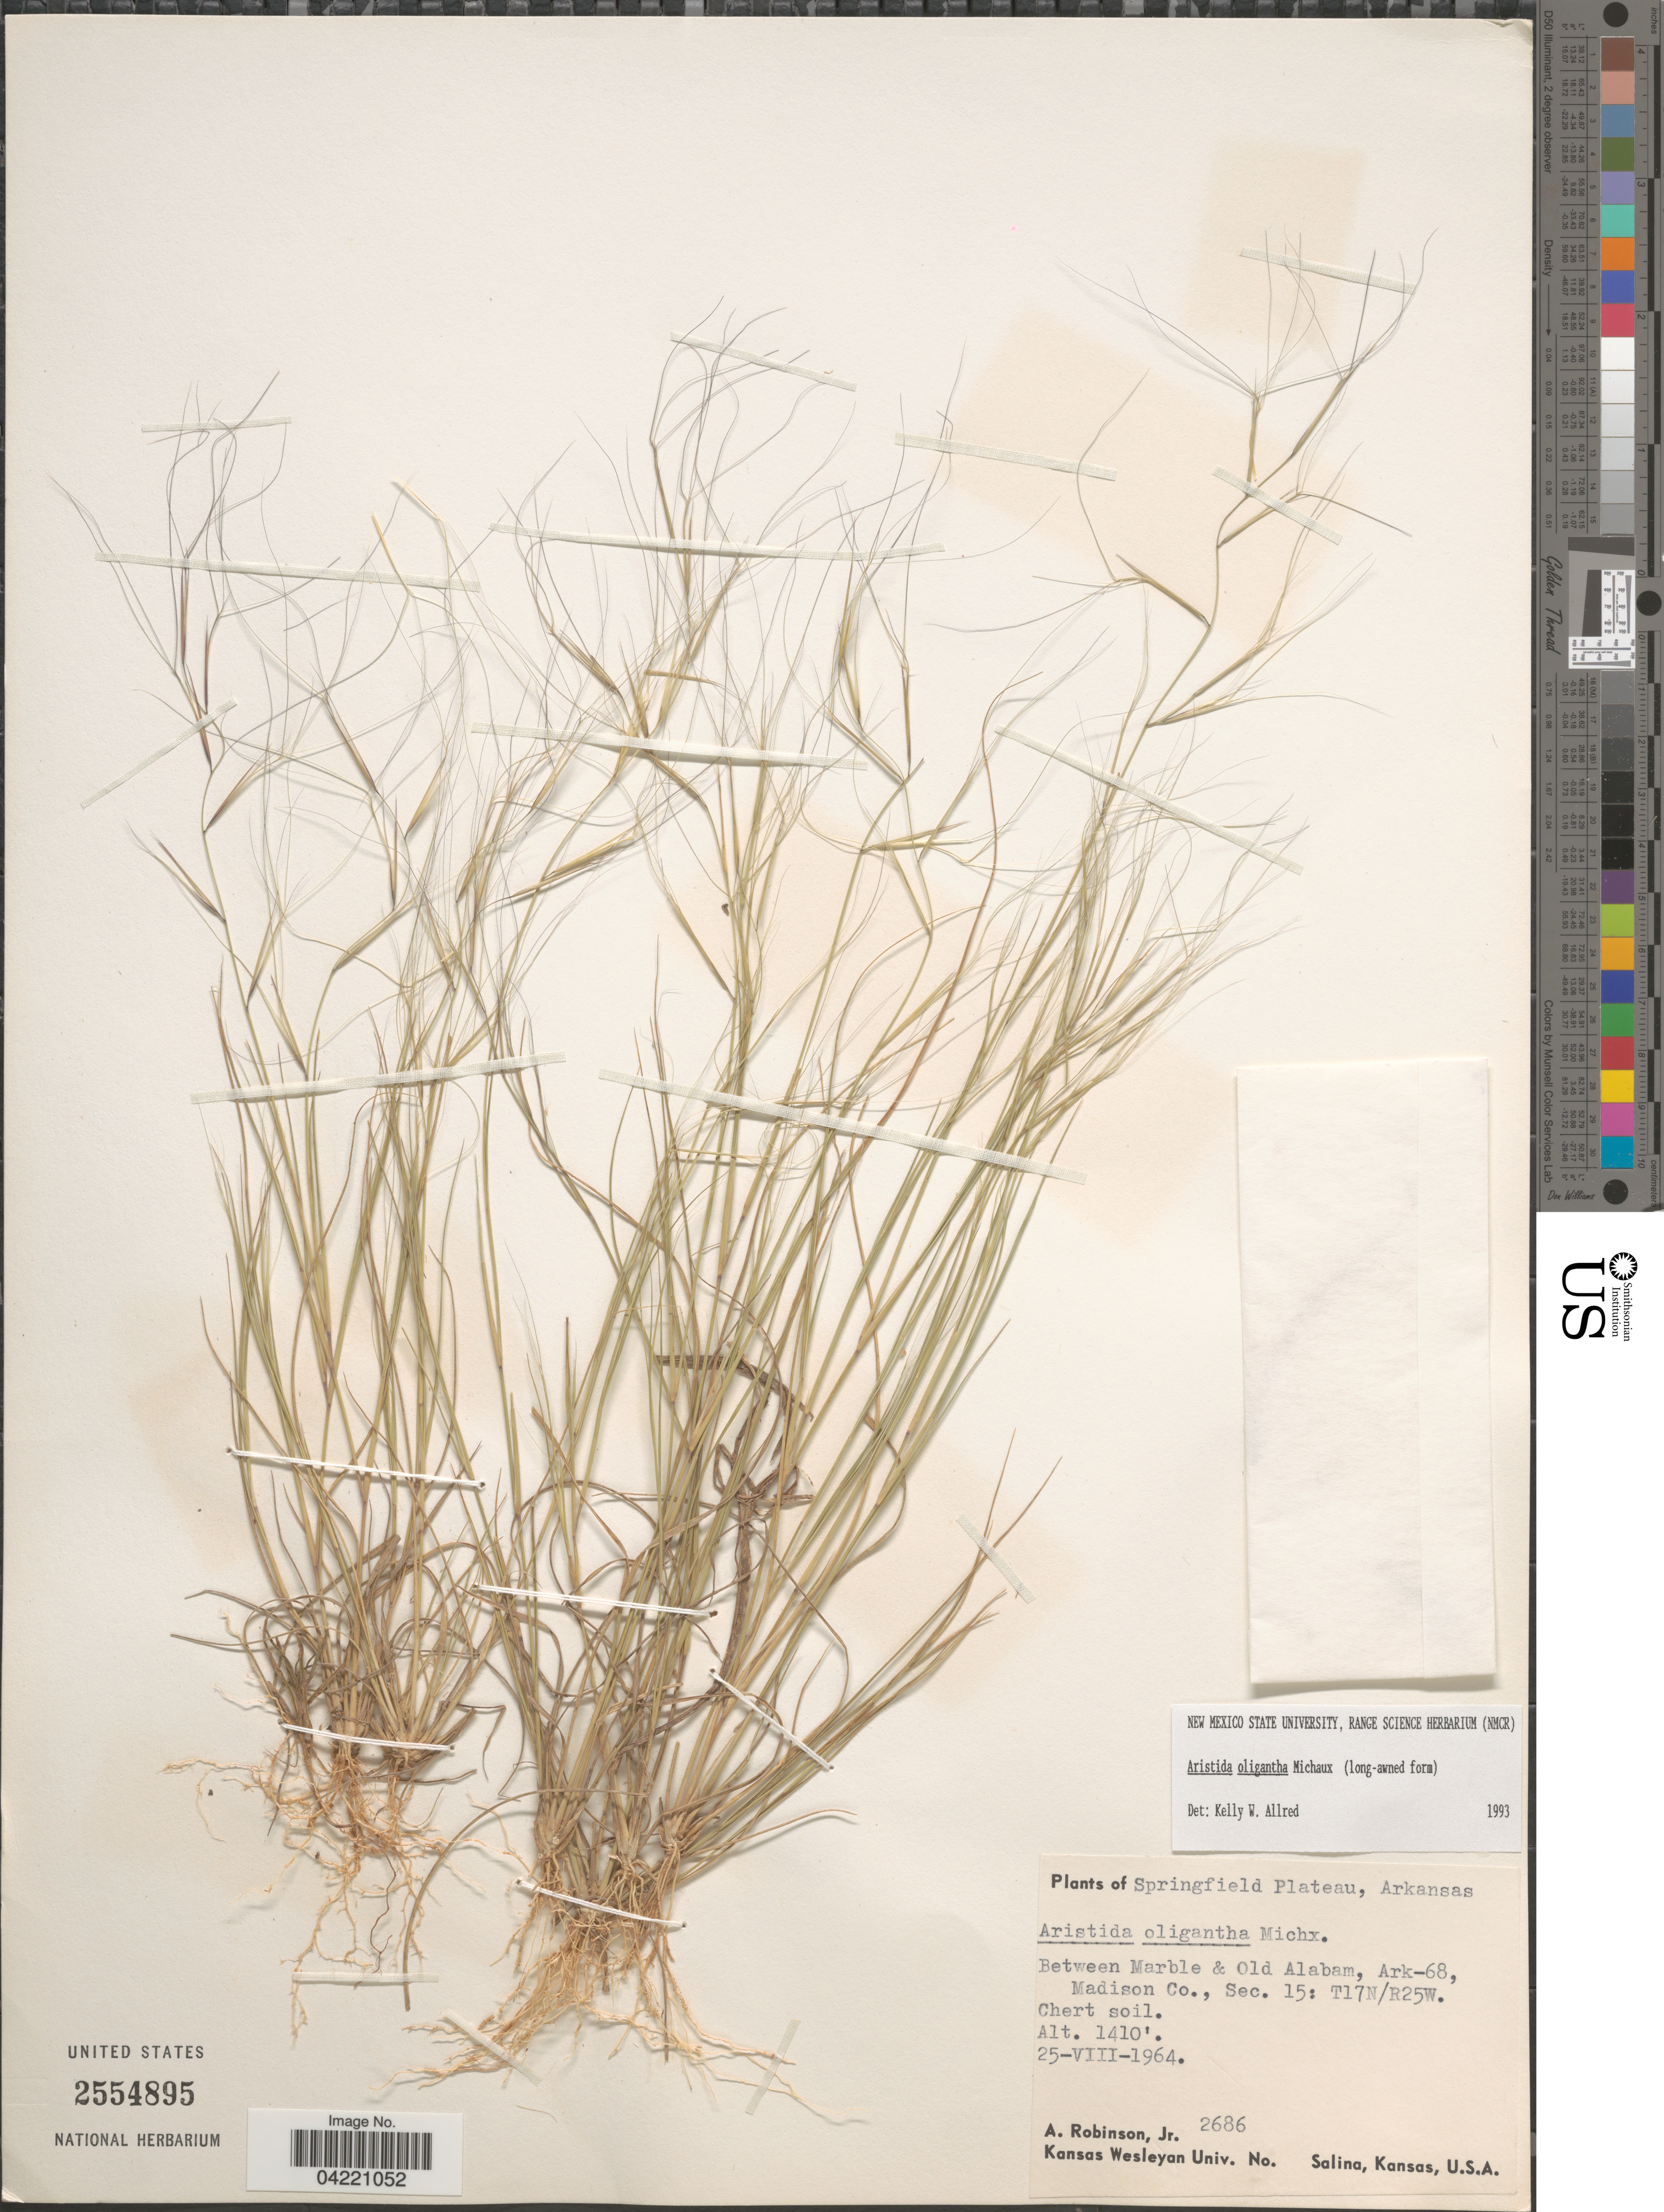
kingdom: Plantae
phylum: Tracheophyta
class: Liliopsida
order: Poales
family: Poaceae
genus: Aristida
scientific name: Aristida oligantha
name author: Michx.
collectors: A. Robinson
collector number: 2686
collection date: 1964-08-25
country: United States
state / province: Arkansas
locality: Springfield Plateau. Between Marble & Old Alabam, Ark-68, Madison Co., Sec. 15: T17N/R25W.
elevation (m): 430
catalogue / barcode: US 2554895